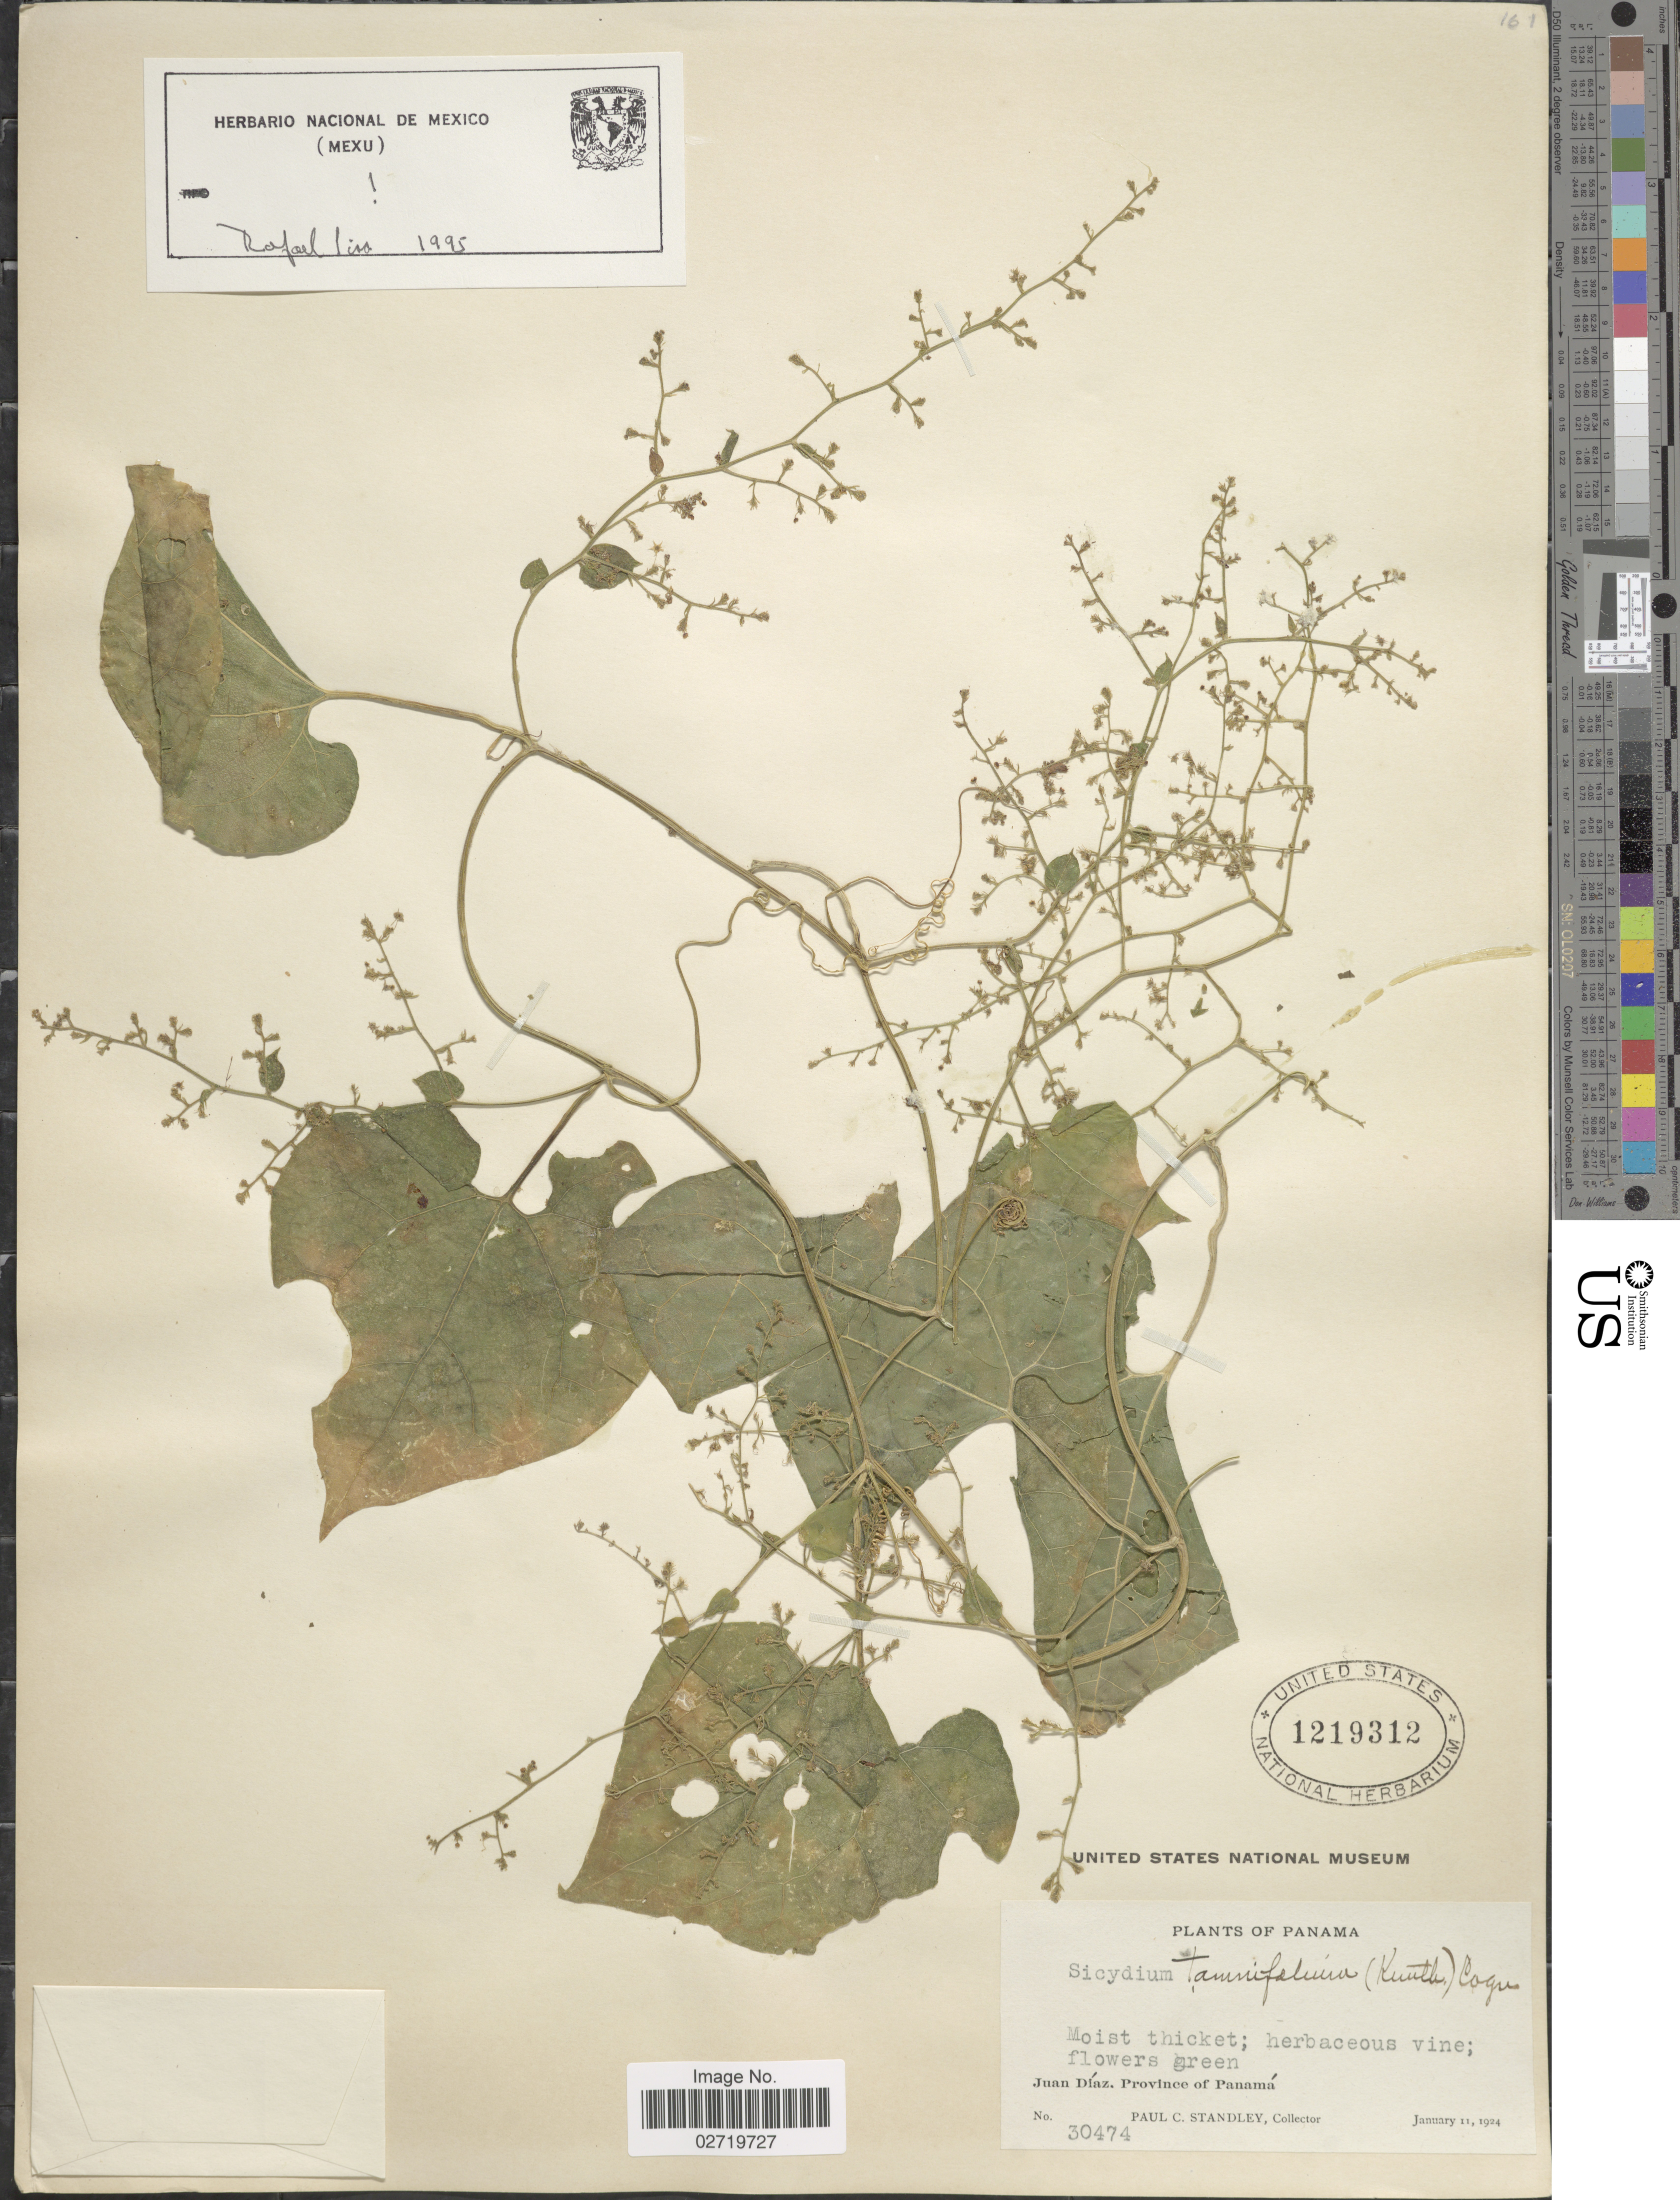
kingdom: Plantae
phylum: Tracheophyta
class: Magnoliopsida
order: Cucurbitales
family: Cucurbitaceae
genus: Sicydium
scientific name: Sicydium tamnifolium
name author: (Kunth) Cogn.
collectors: P. C. Standley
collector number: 30474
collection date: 1924-01-11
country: Panama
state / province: Panamá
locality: Juan Díaz.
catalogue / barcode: US 1219312